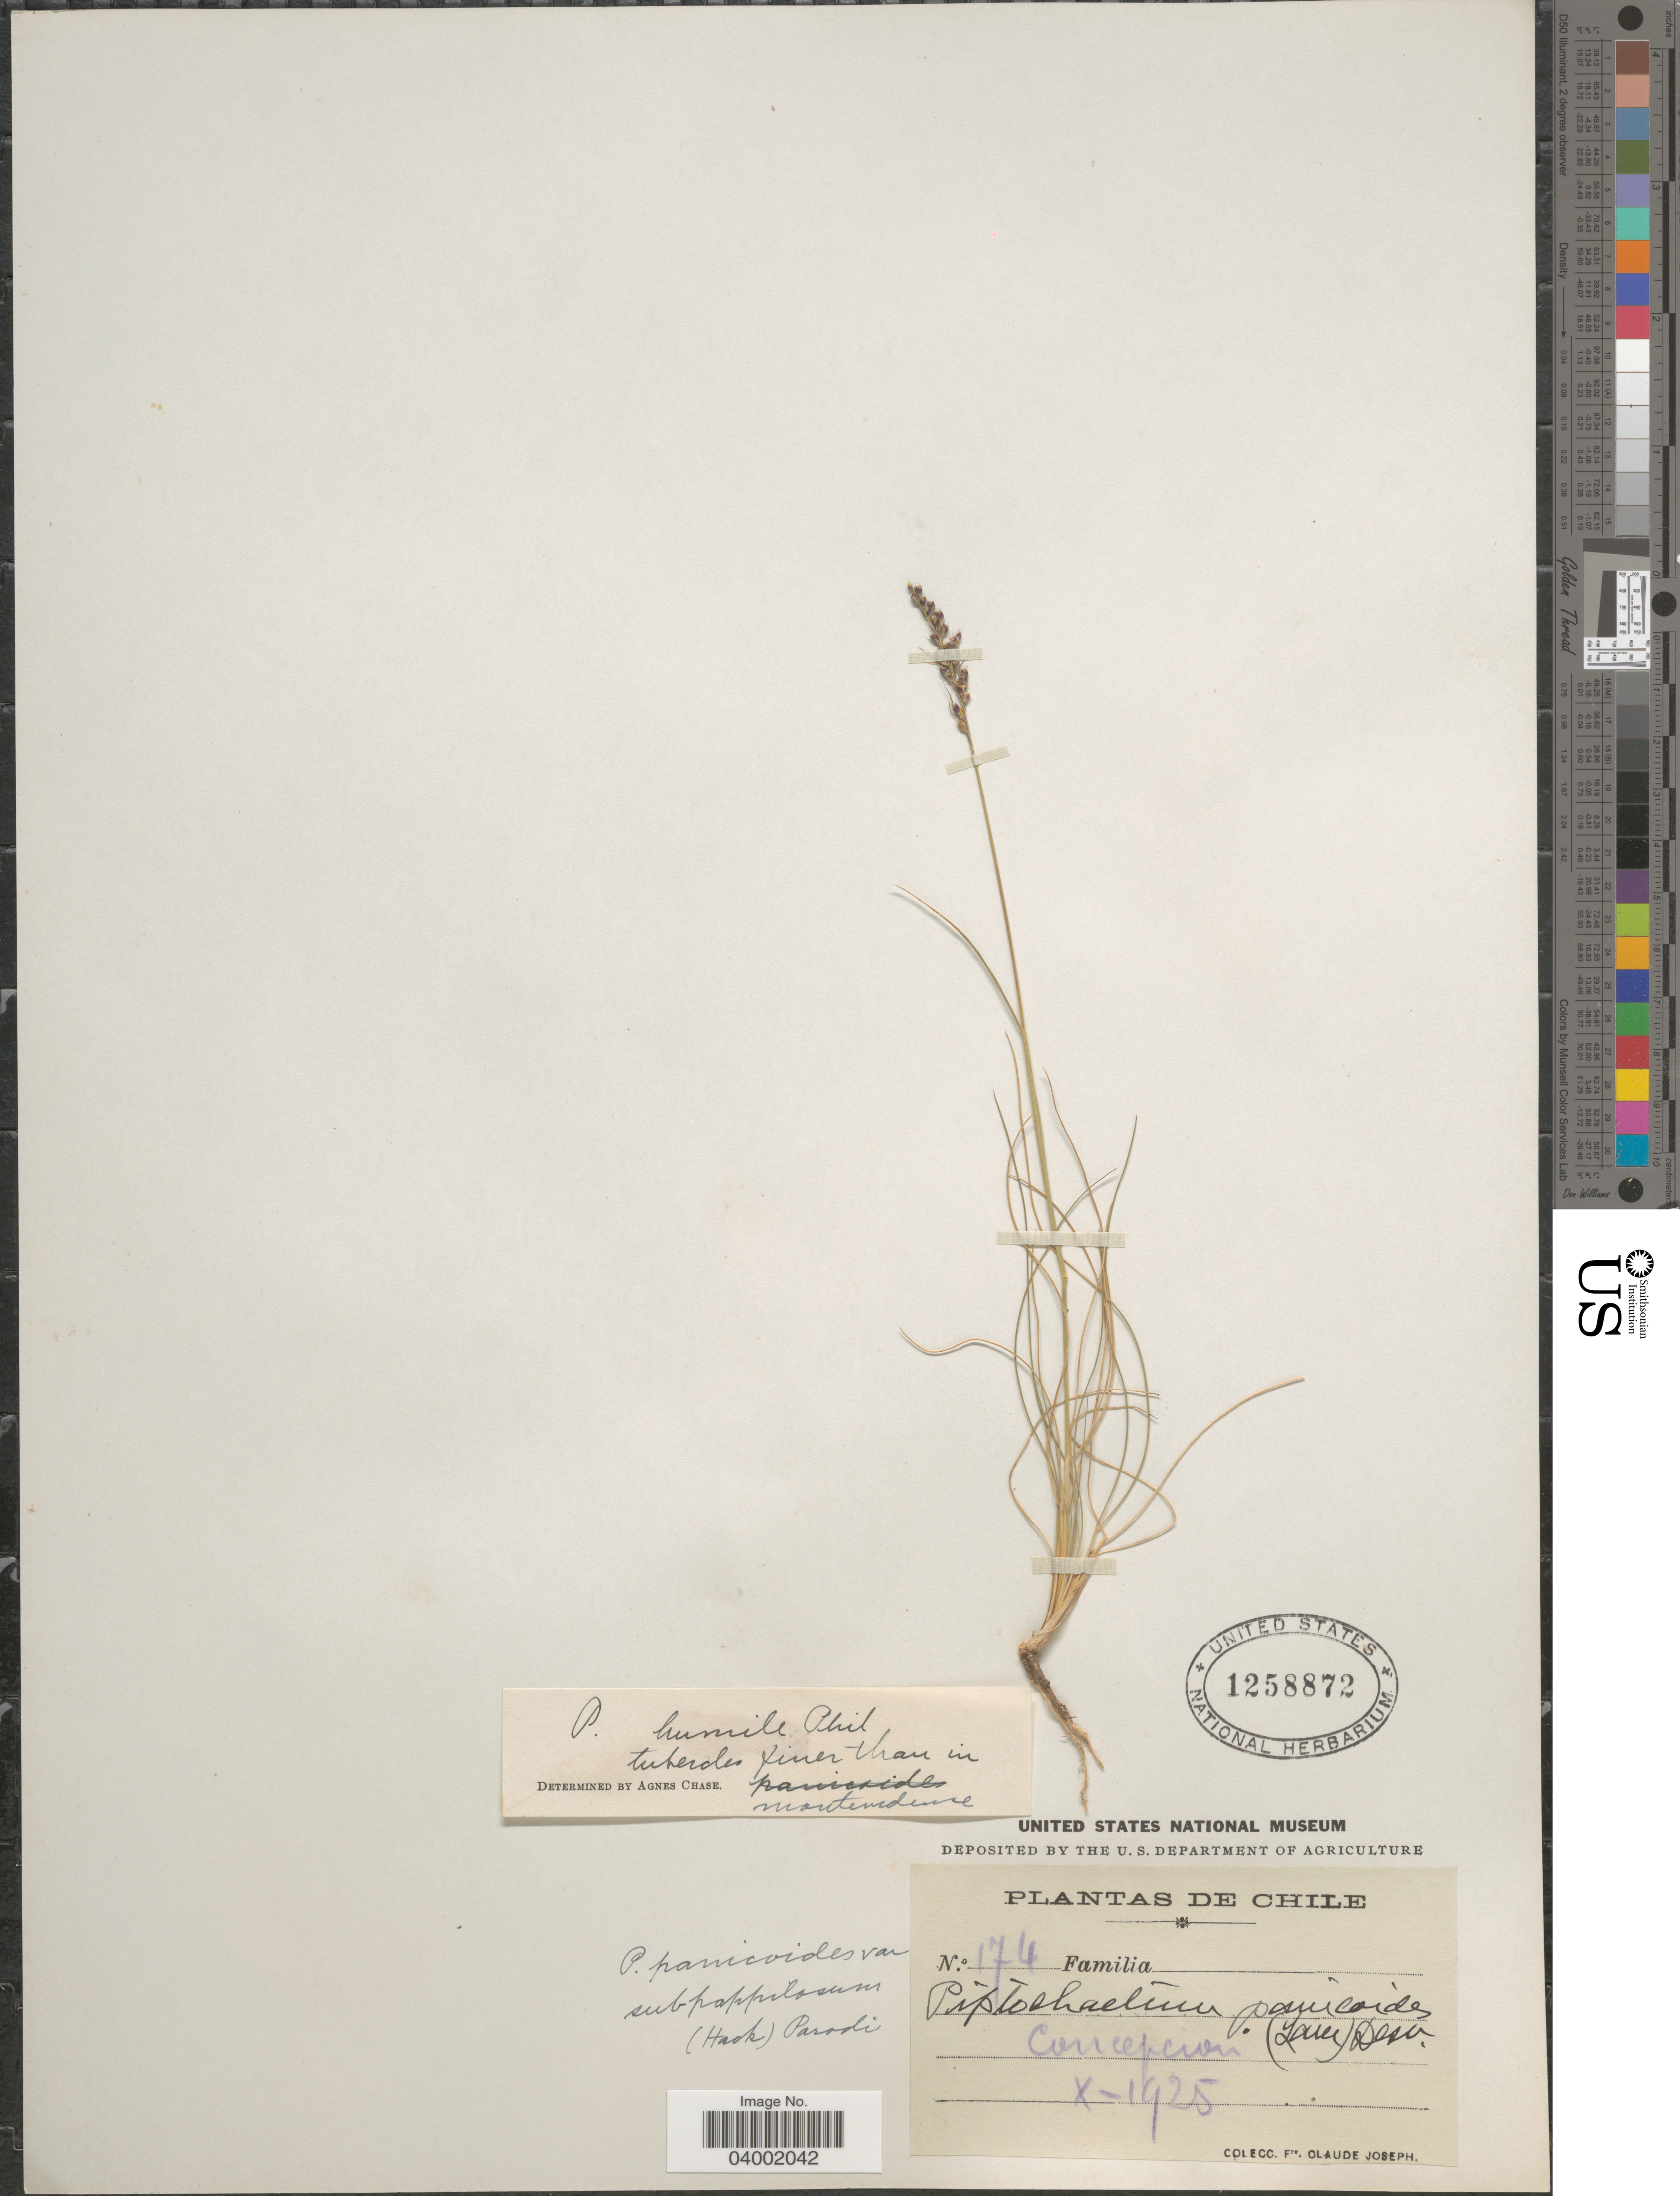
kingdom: Plantae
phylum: Tracheophyta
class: Liliopsida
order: Poales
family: Poaceae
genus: Piptochaetium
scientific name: Piptochaetium panicoides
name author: (Lam.) É. Desv.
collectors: Bro. Claude-Joseph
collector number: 174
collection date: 1925-10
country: Chile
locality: Concepcion.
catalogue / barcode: US 1258872